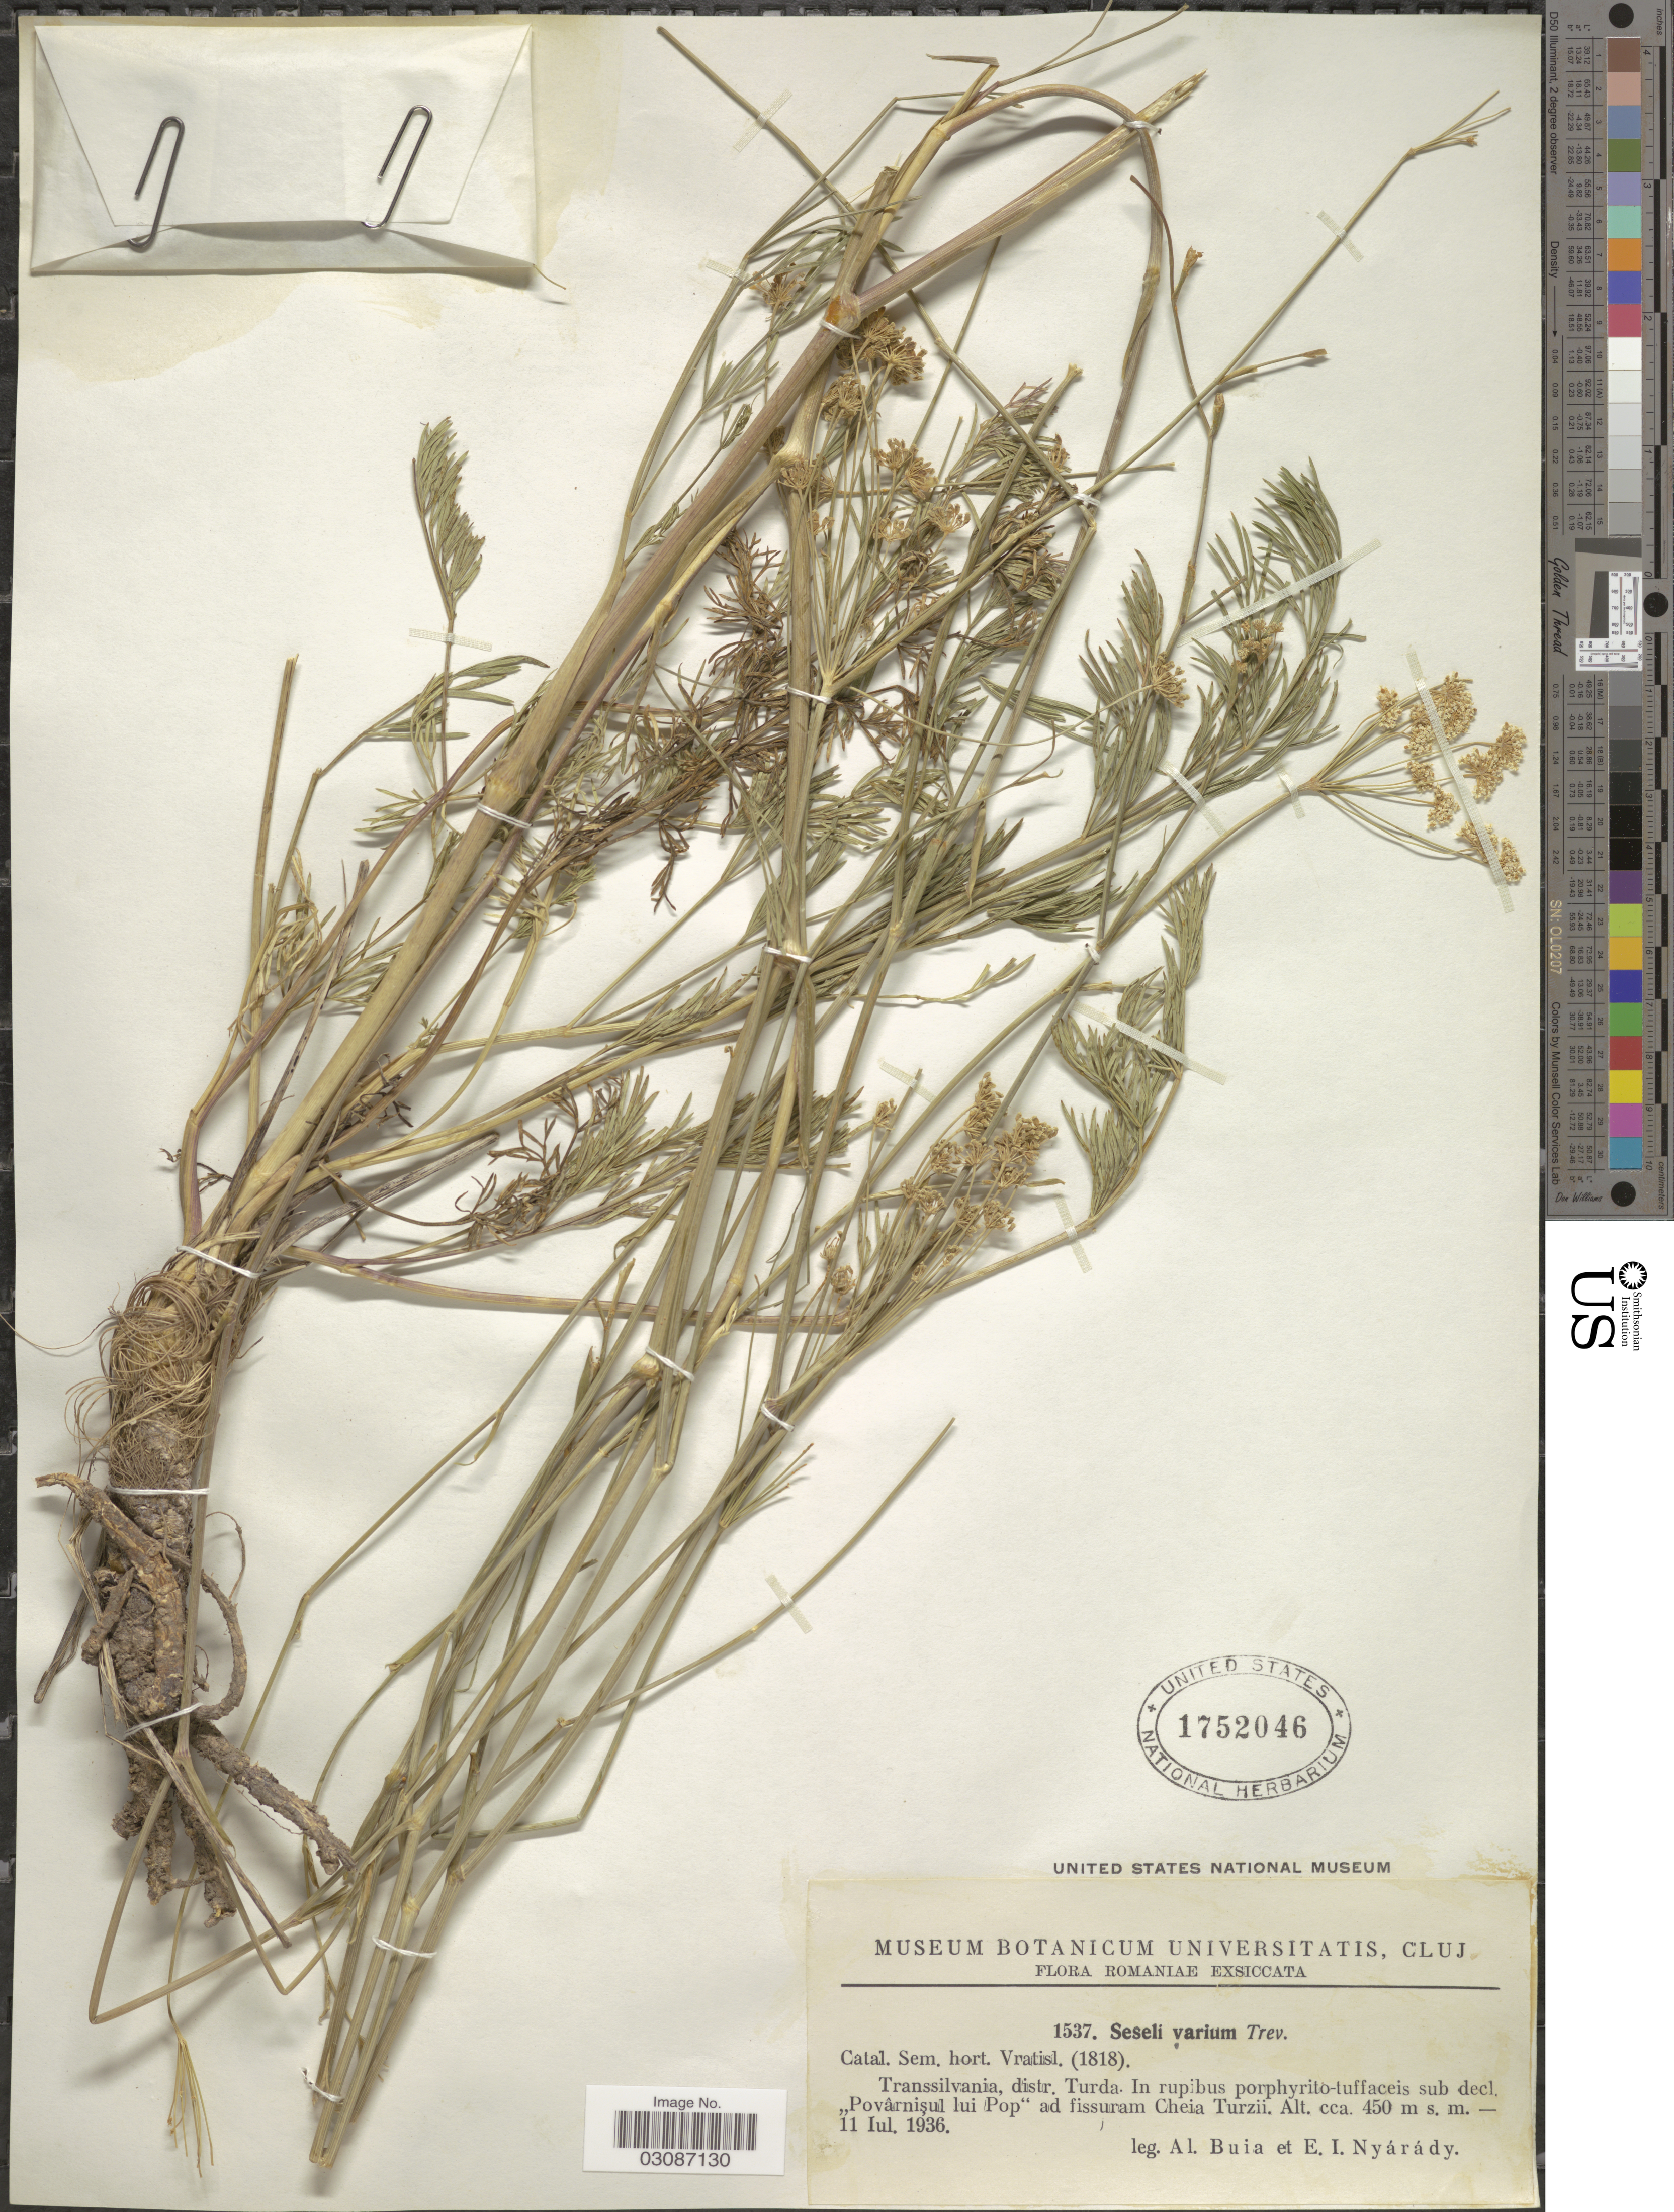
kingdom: Plantae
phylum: Tracheophyta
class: Magnoliopsida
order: Apiales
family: Apiaceae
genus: Seseli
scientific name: Seseli varium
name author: Trevir.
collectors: A. Buia & E. Nyárády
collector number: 1537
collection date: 1936-07-11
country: Romania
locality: Transsilvania, distr. Turda. In rupibus porphyrito-tuffaceis sub decl. "Povârnisul lui Pop" ad fissuram Cheia Turzii.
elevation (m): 450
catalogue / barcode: US 1752046